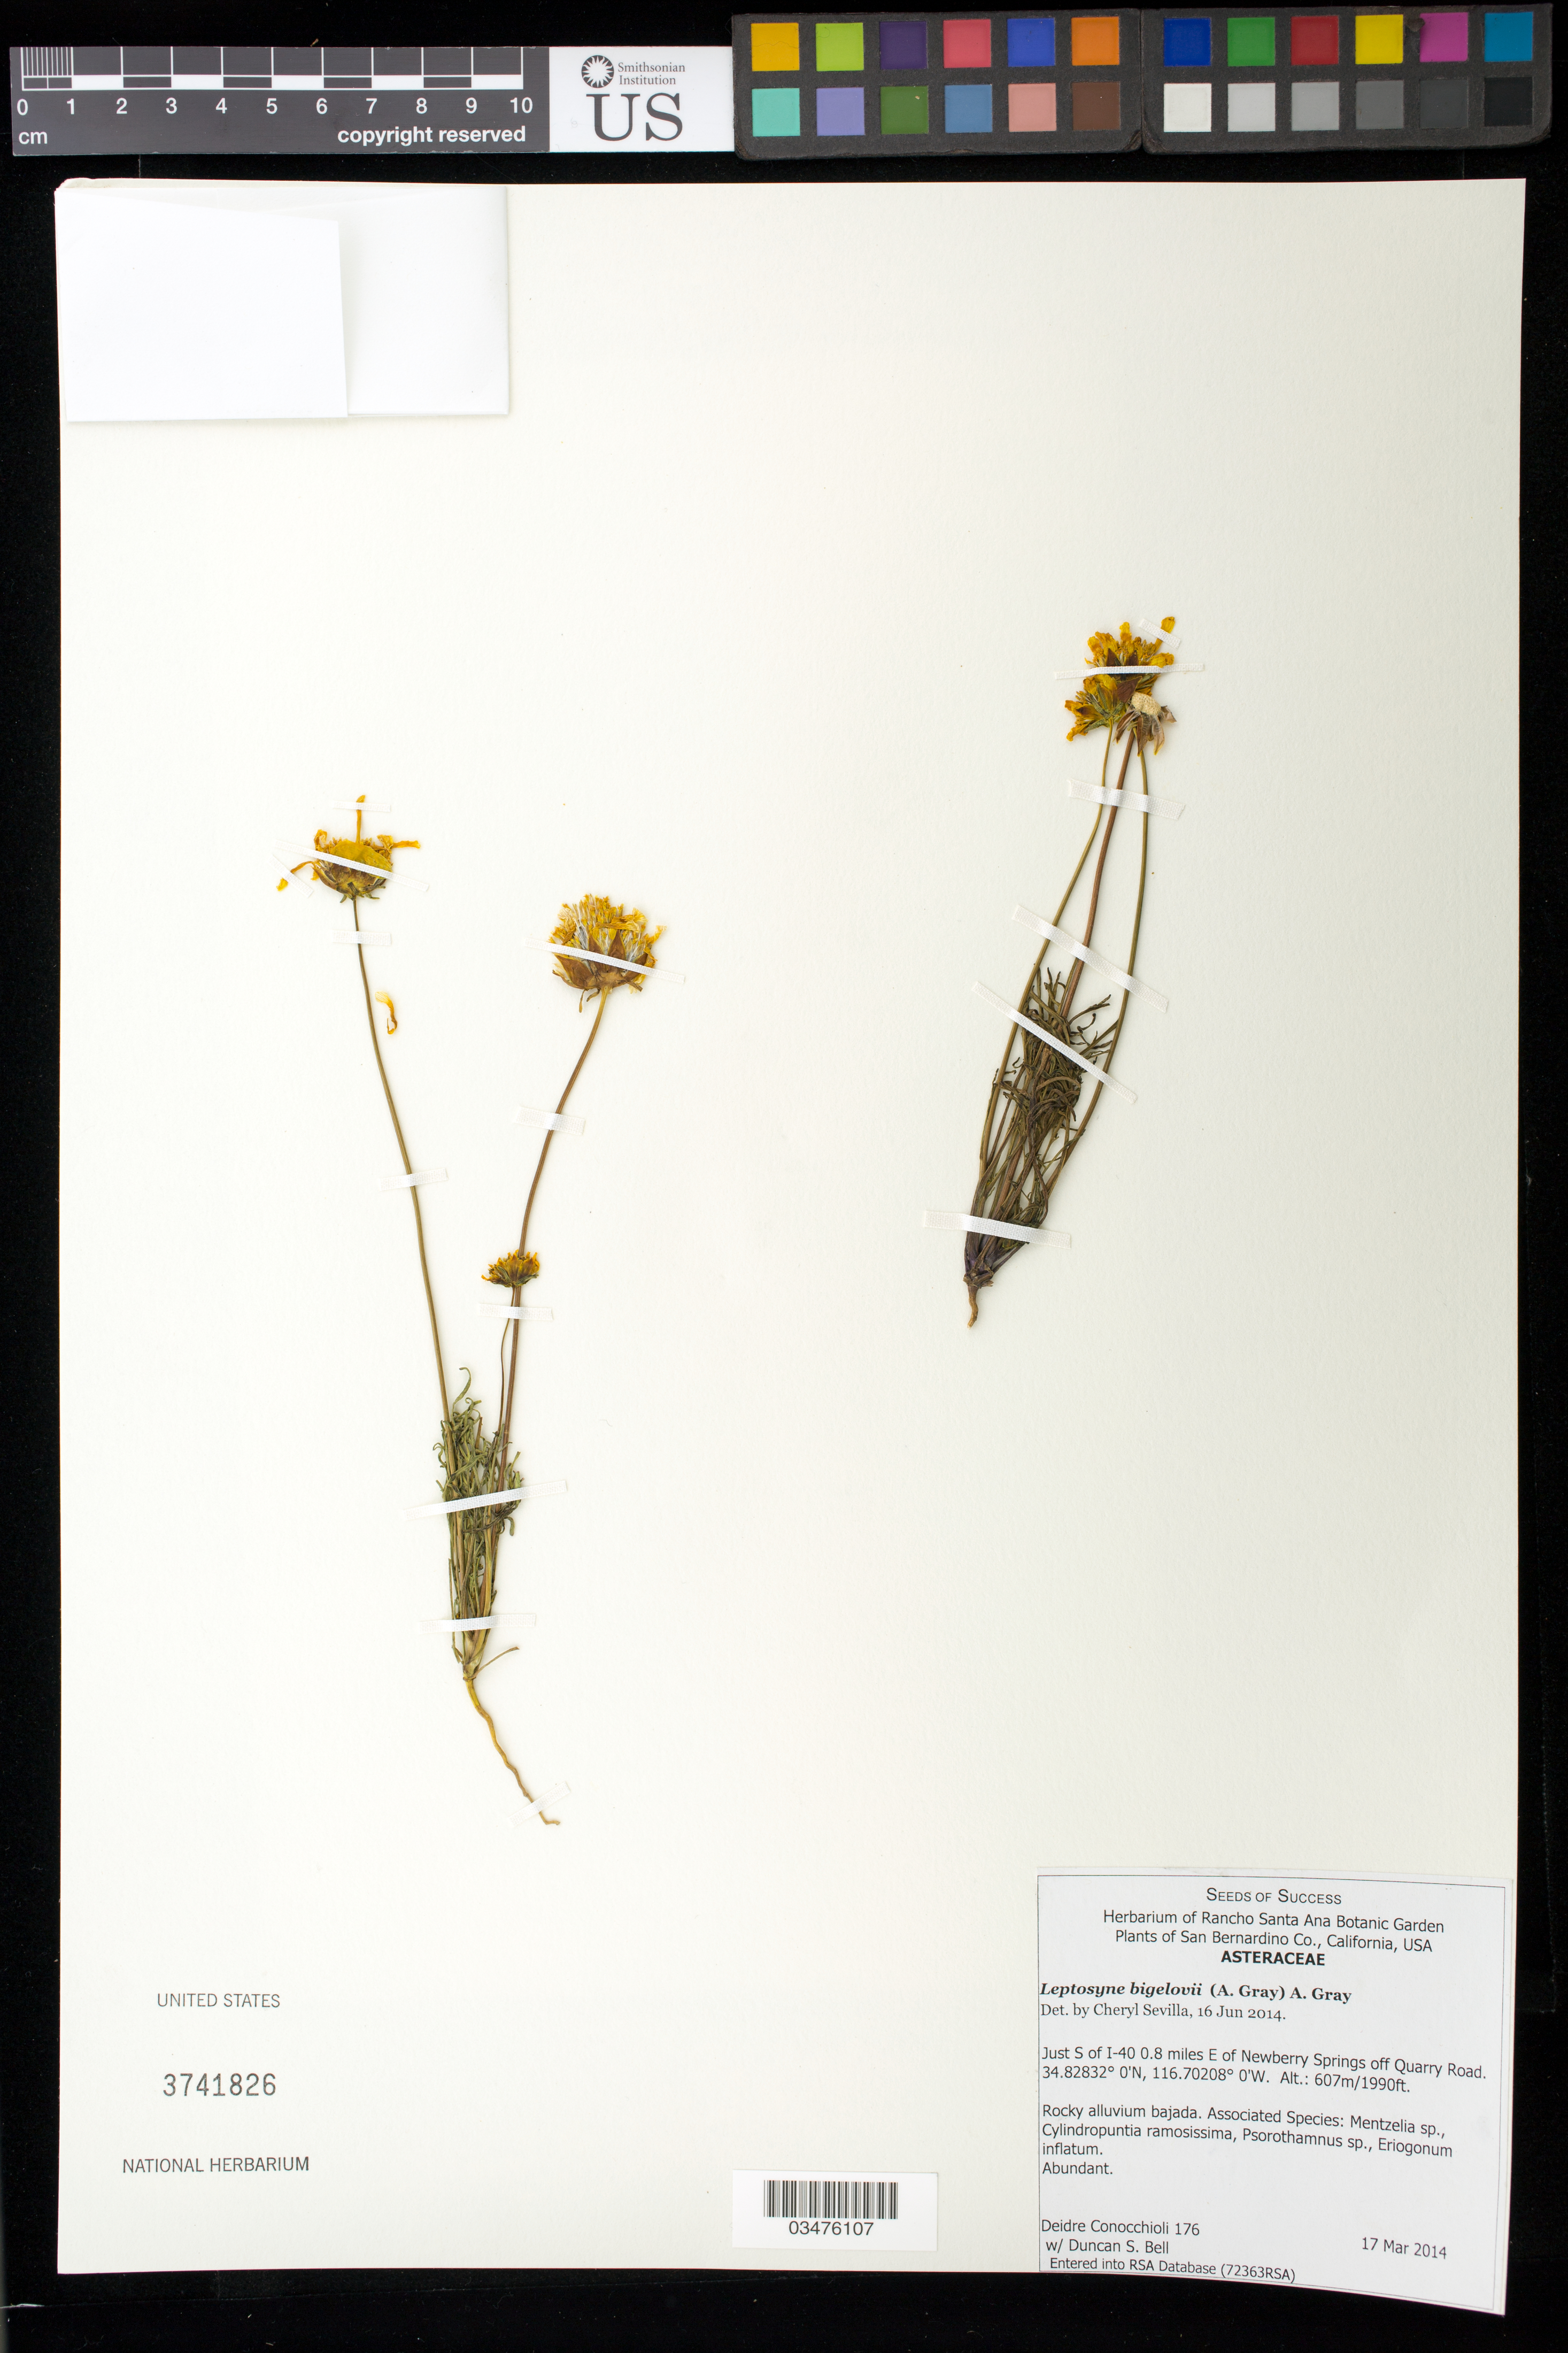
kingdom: Plantae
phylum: Tracheophyta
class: Magnoliopsida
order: Asterales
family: Asteraceae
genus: Leptosyne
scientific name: Leptosyne bigelovii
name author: (A. Gray) A. Gray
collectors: D. Conocchioli & D. S. Bell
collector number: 176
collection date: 2014-03-17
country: United States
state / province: California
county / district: San Bernardino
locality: S of I-40 0.8 mi. E of Newberry Springs off Quarry Road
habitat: Rocky alluvium bajada. With Mentzelia sp., Psorothamnus, sp., ect.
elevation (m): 607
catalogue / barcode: US 3741826